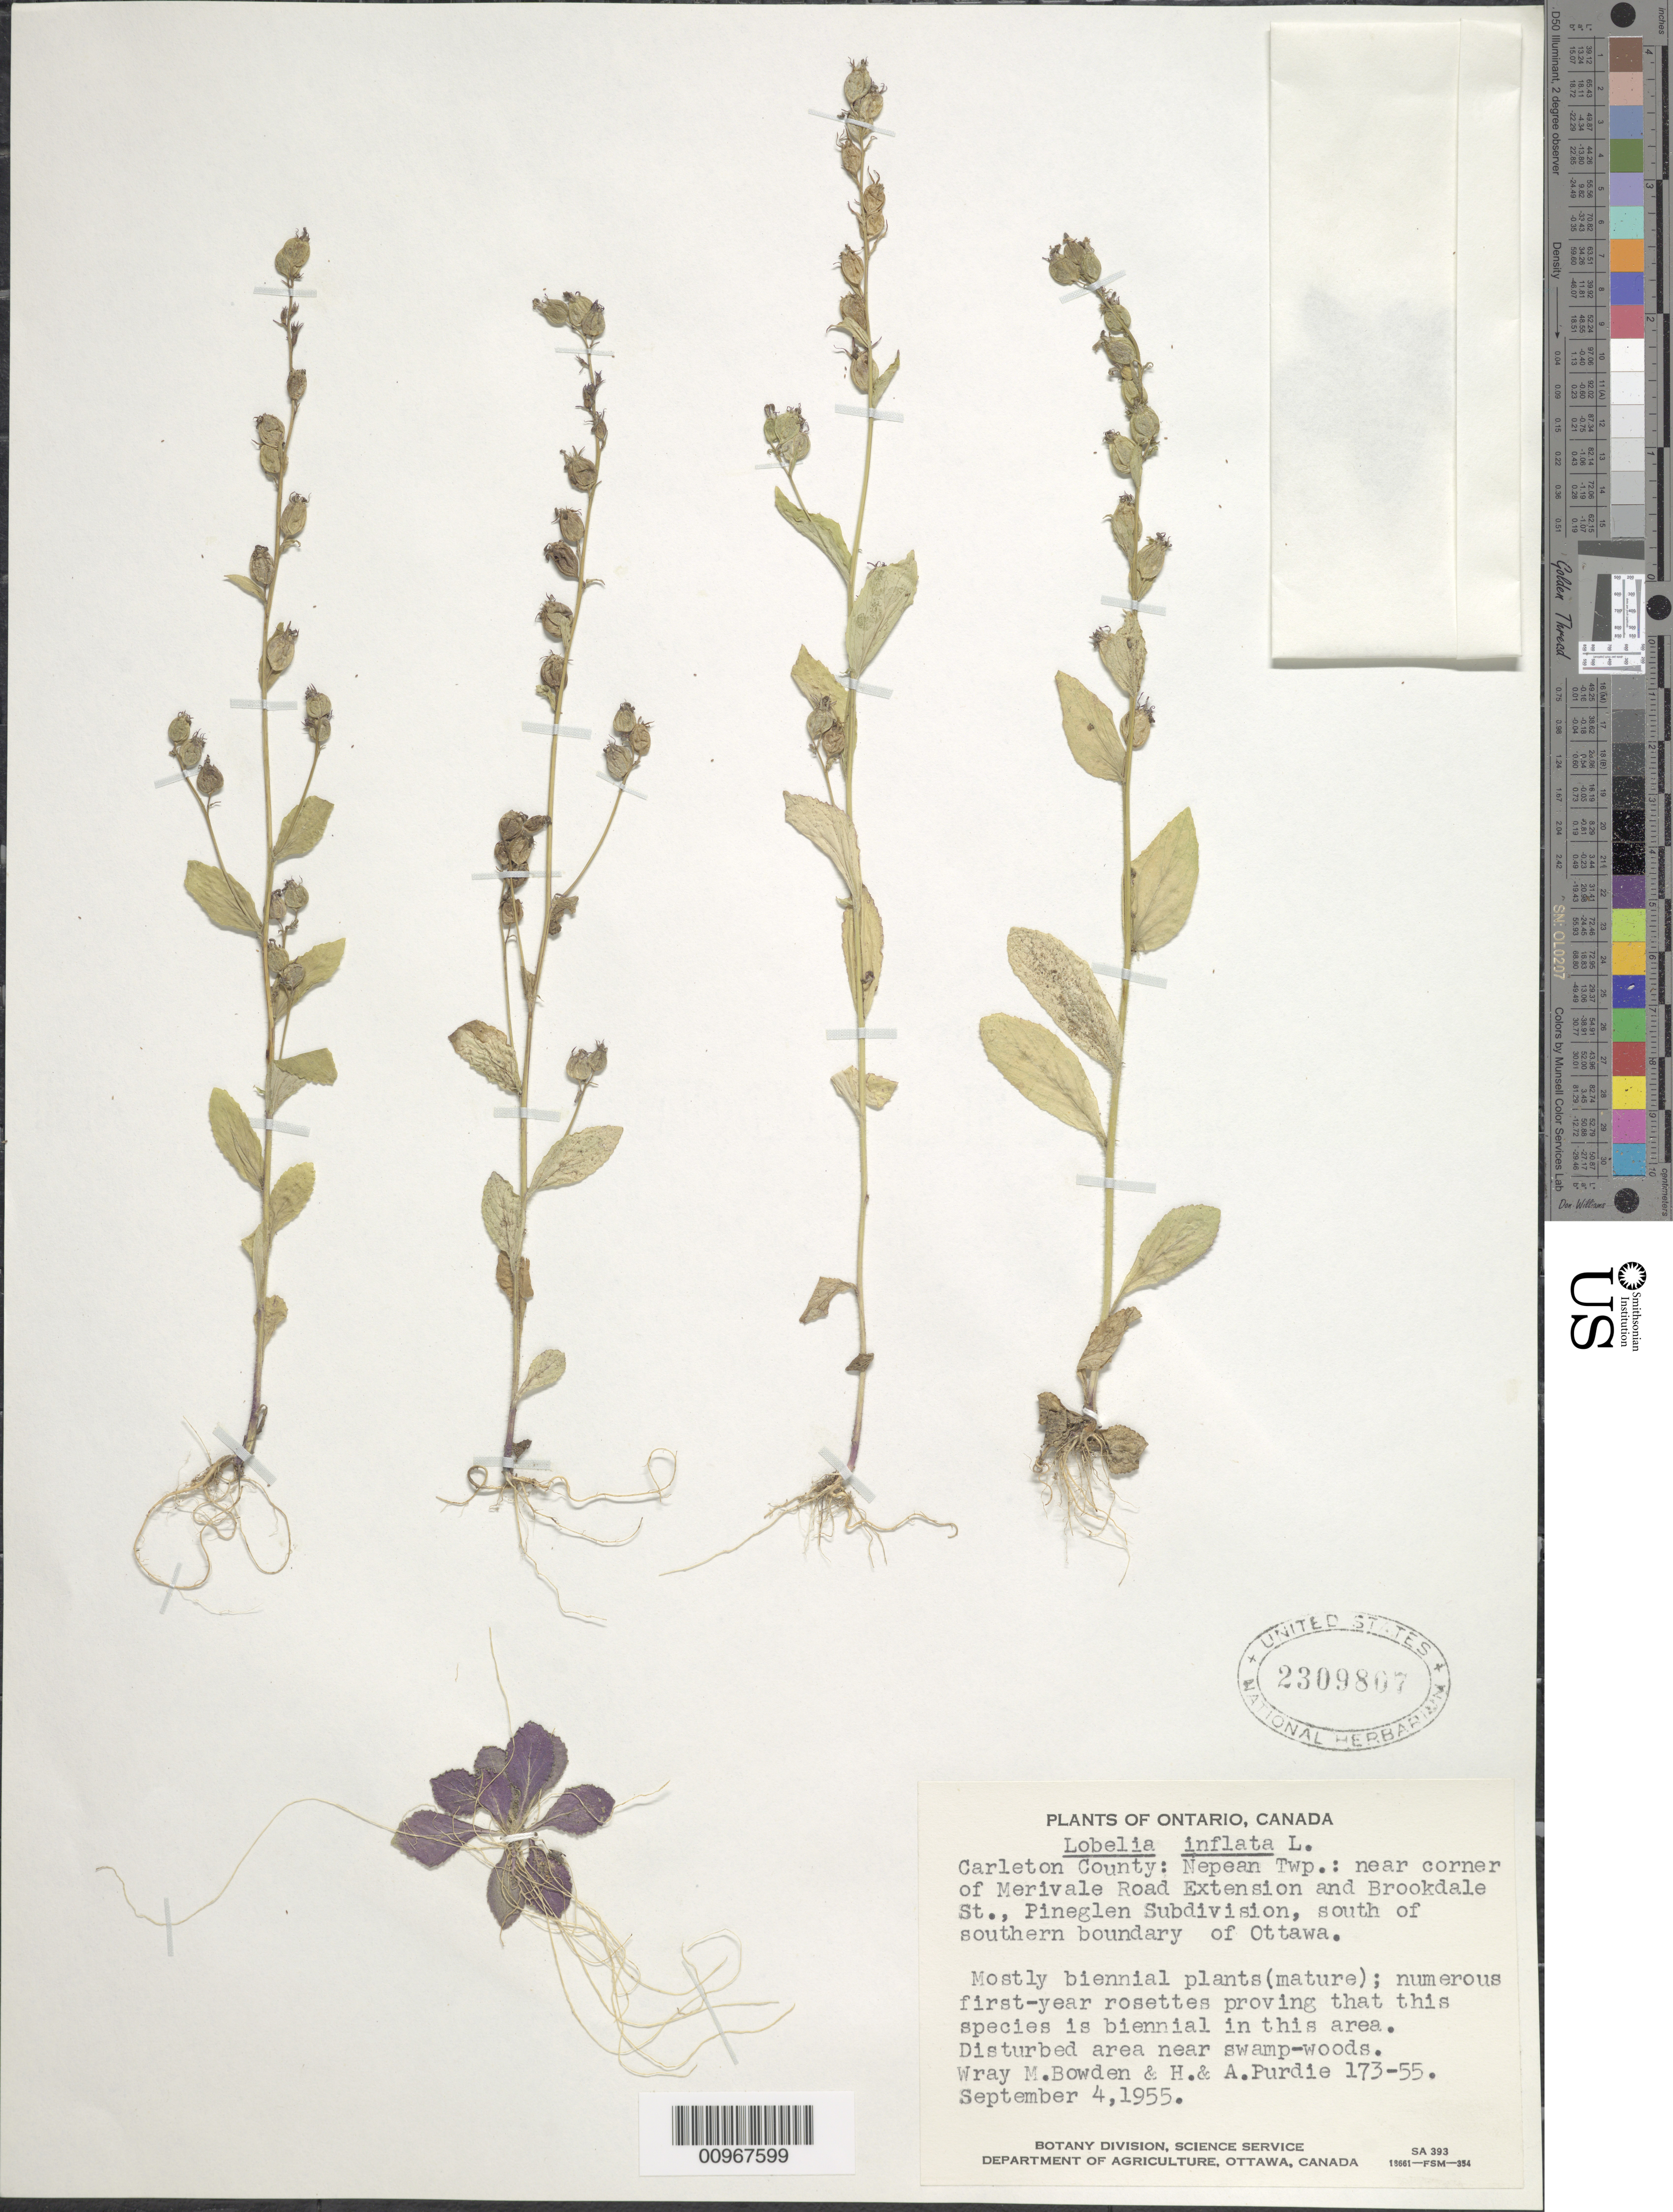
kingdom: Plantae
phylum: Tracheophyta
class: Magnoliopsida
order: Asterales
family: Campanulaceae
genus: Lobelia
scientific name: Lobelia inflata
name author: L.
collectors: W. M. Bowden, H. Purdie & A. Purdie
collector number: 173-55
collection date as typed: September 4, 1955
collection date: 1955-09-04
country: Canada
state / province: Ontario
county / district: Carleton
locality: near corner of Merivale Road Extension and Brookdale St., Pineglen Subdivision, south of southern boundary of Ottawa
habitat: disturbed area near swamp-woods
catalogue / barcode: US 2309807